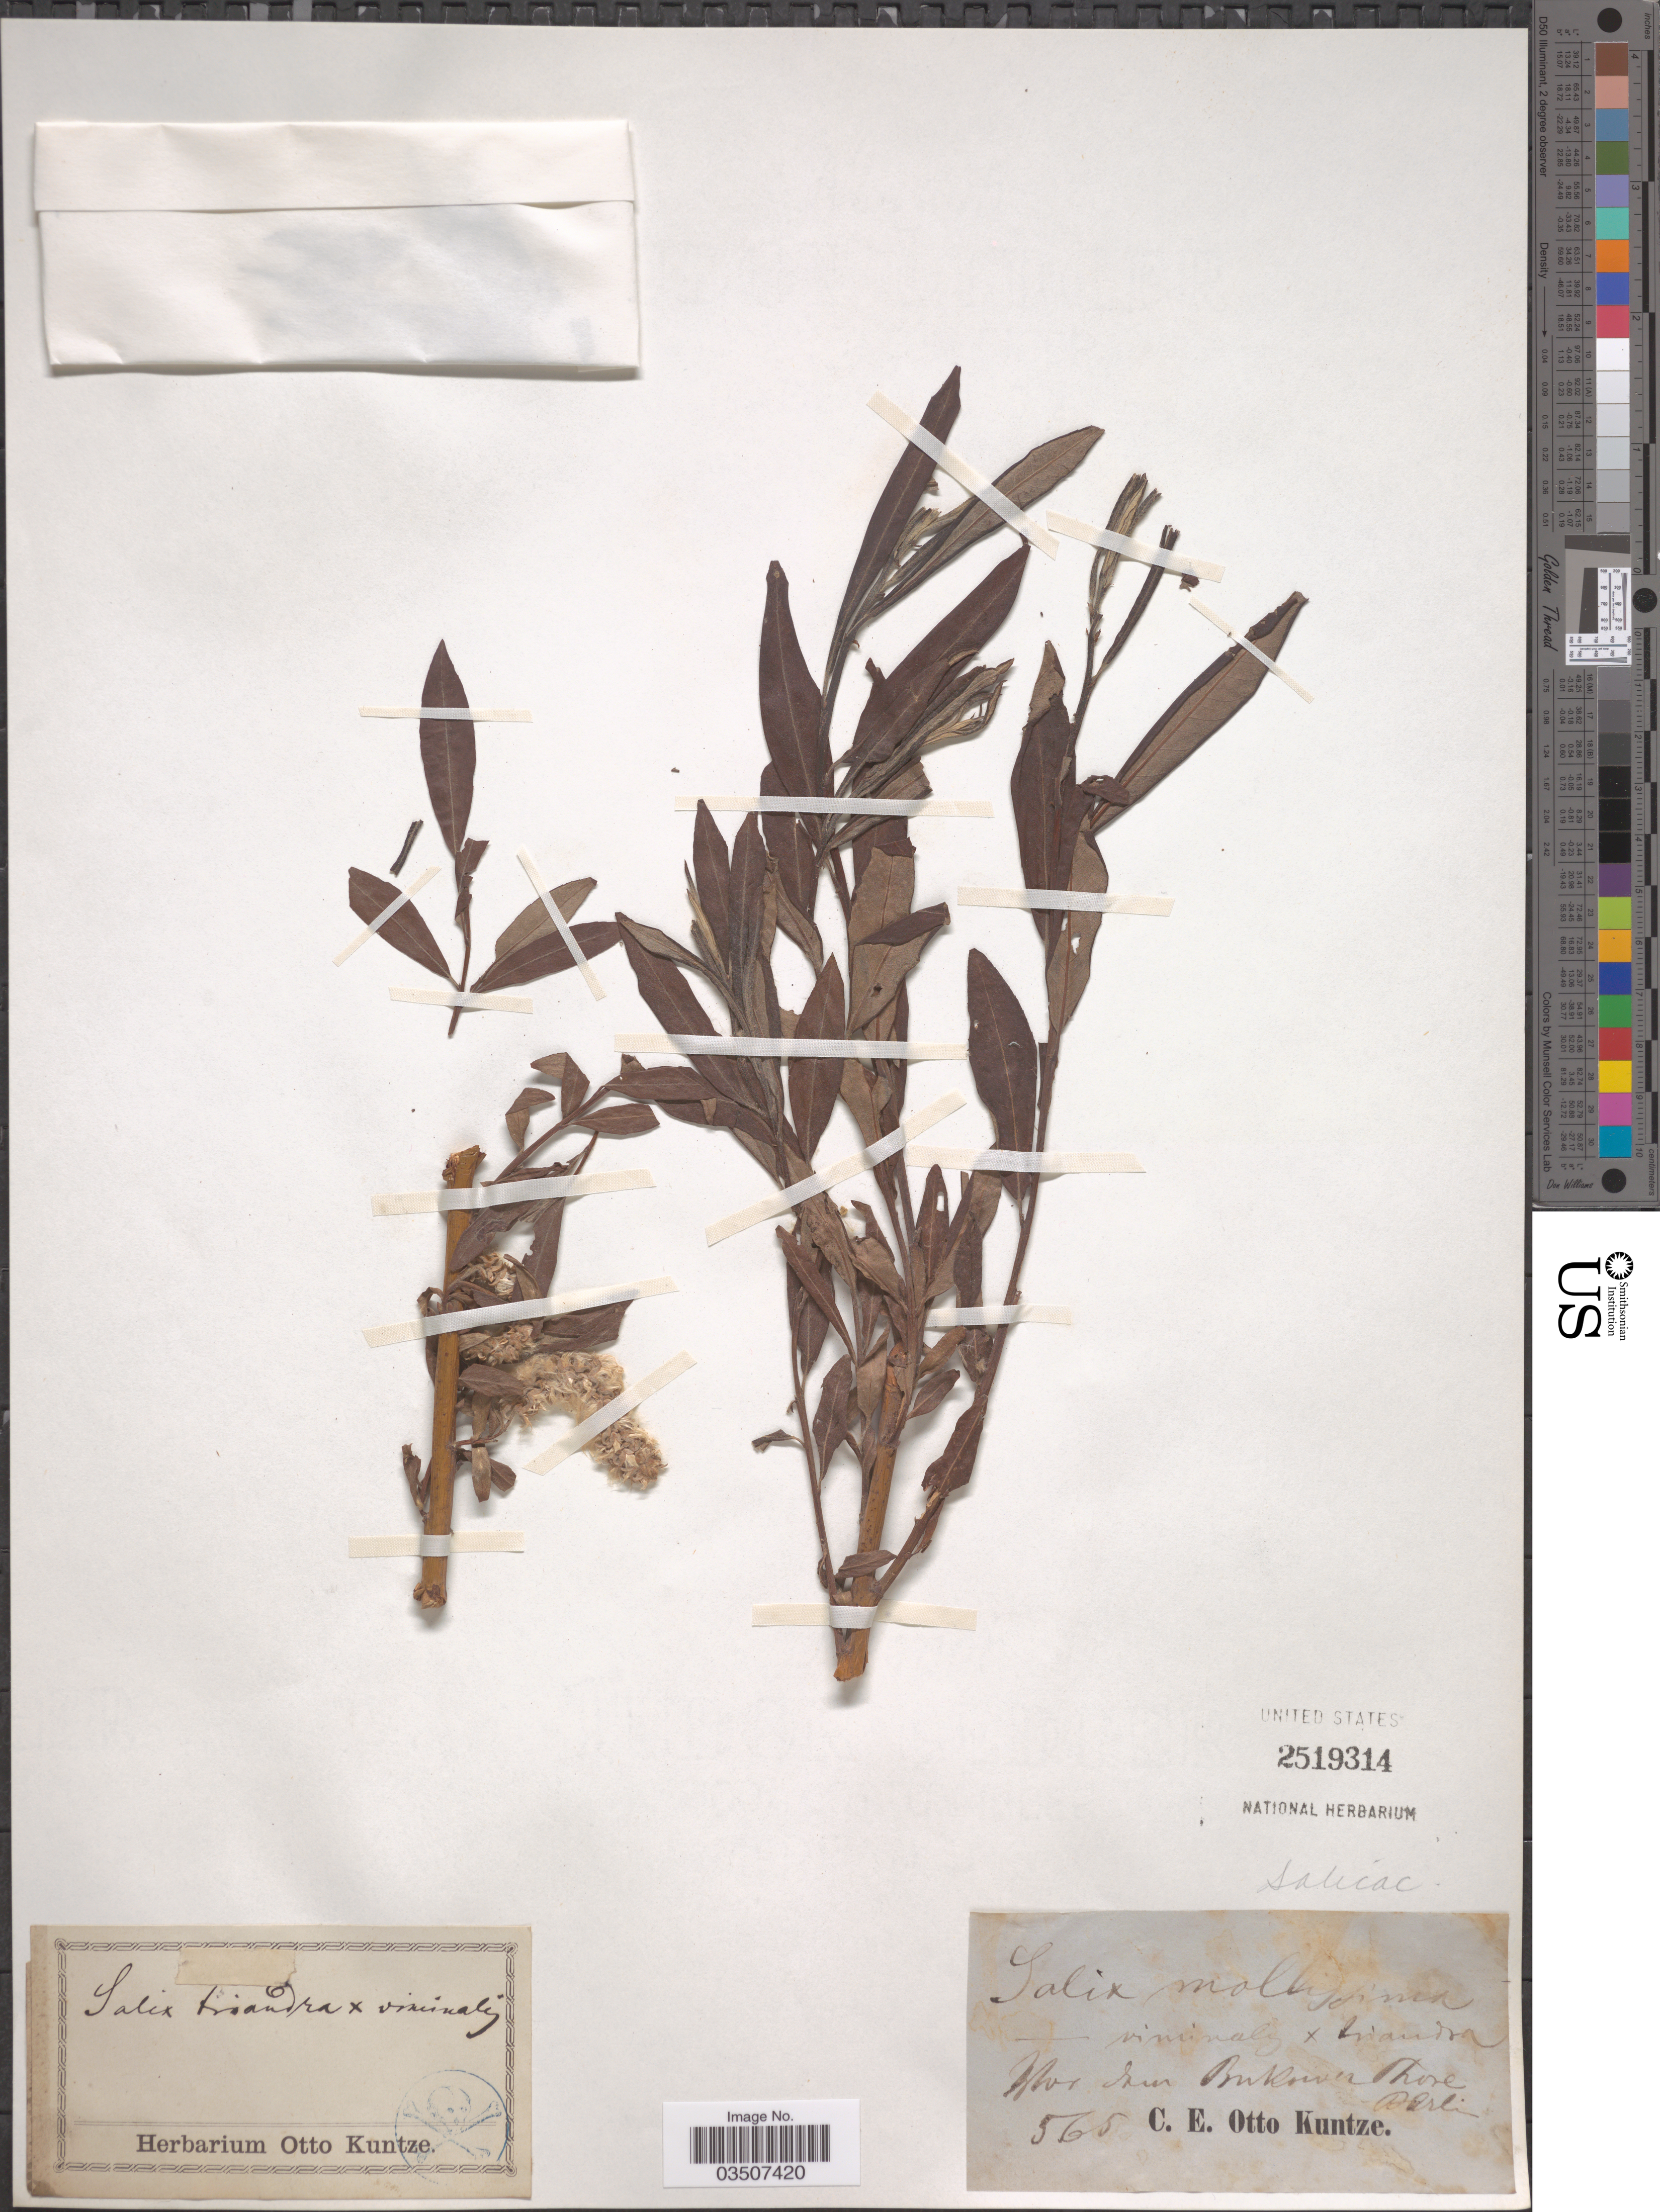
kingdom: Plantae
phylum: Tracheophyta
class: Magnoliopsida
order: Malpighiales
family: Salicaceae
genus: Salix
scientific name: Salix triandra x S. viminalis L.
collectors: C.E.O. Kuntze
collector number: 565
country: Germany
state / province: Berlin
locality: Nor sur Buknver Thore. [interpreted]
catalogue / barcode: US 2519314